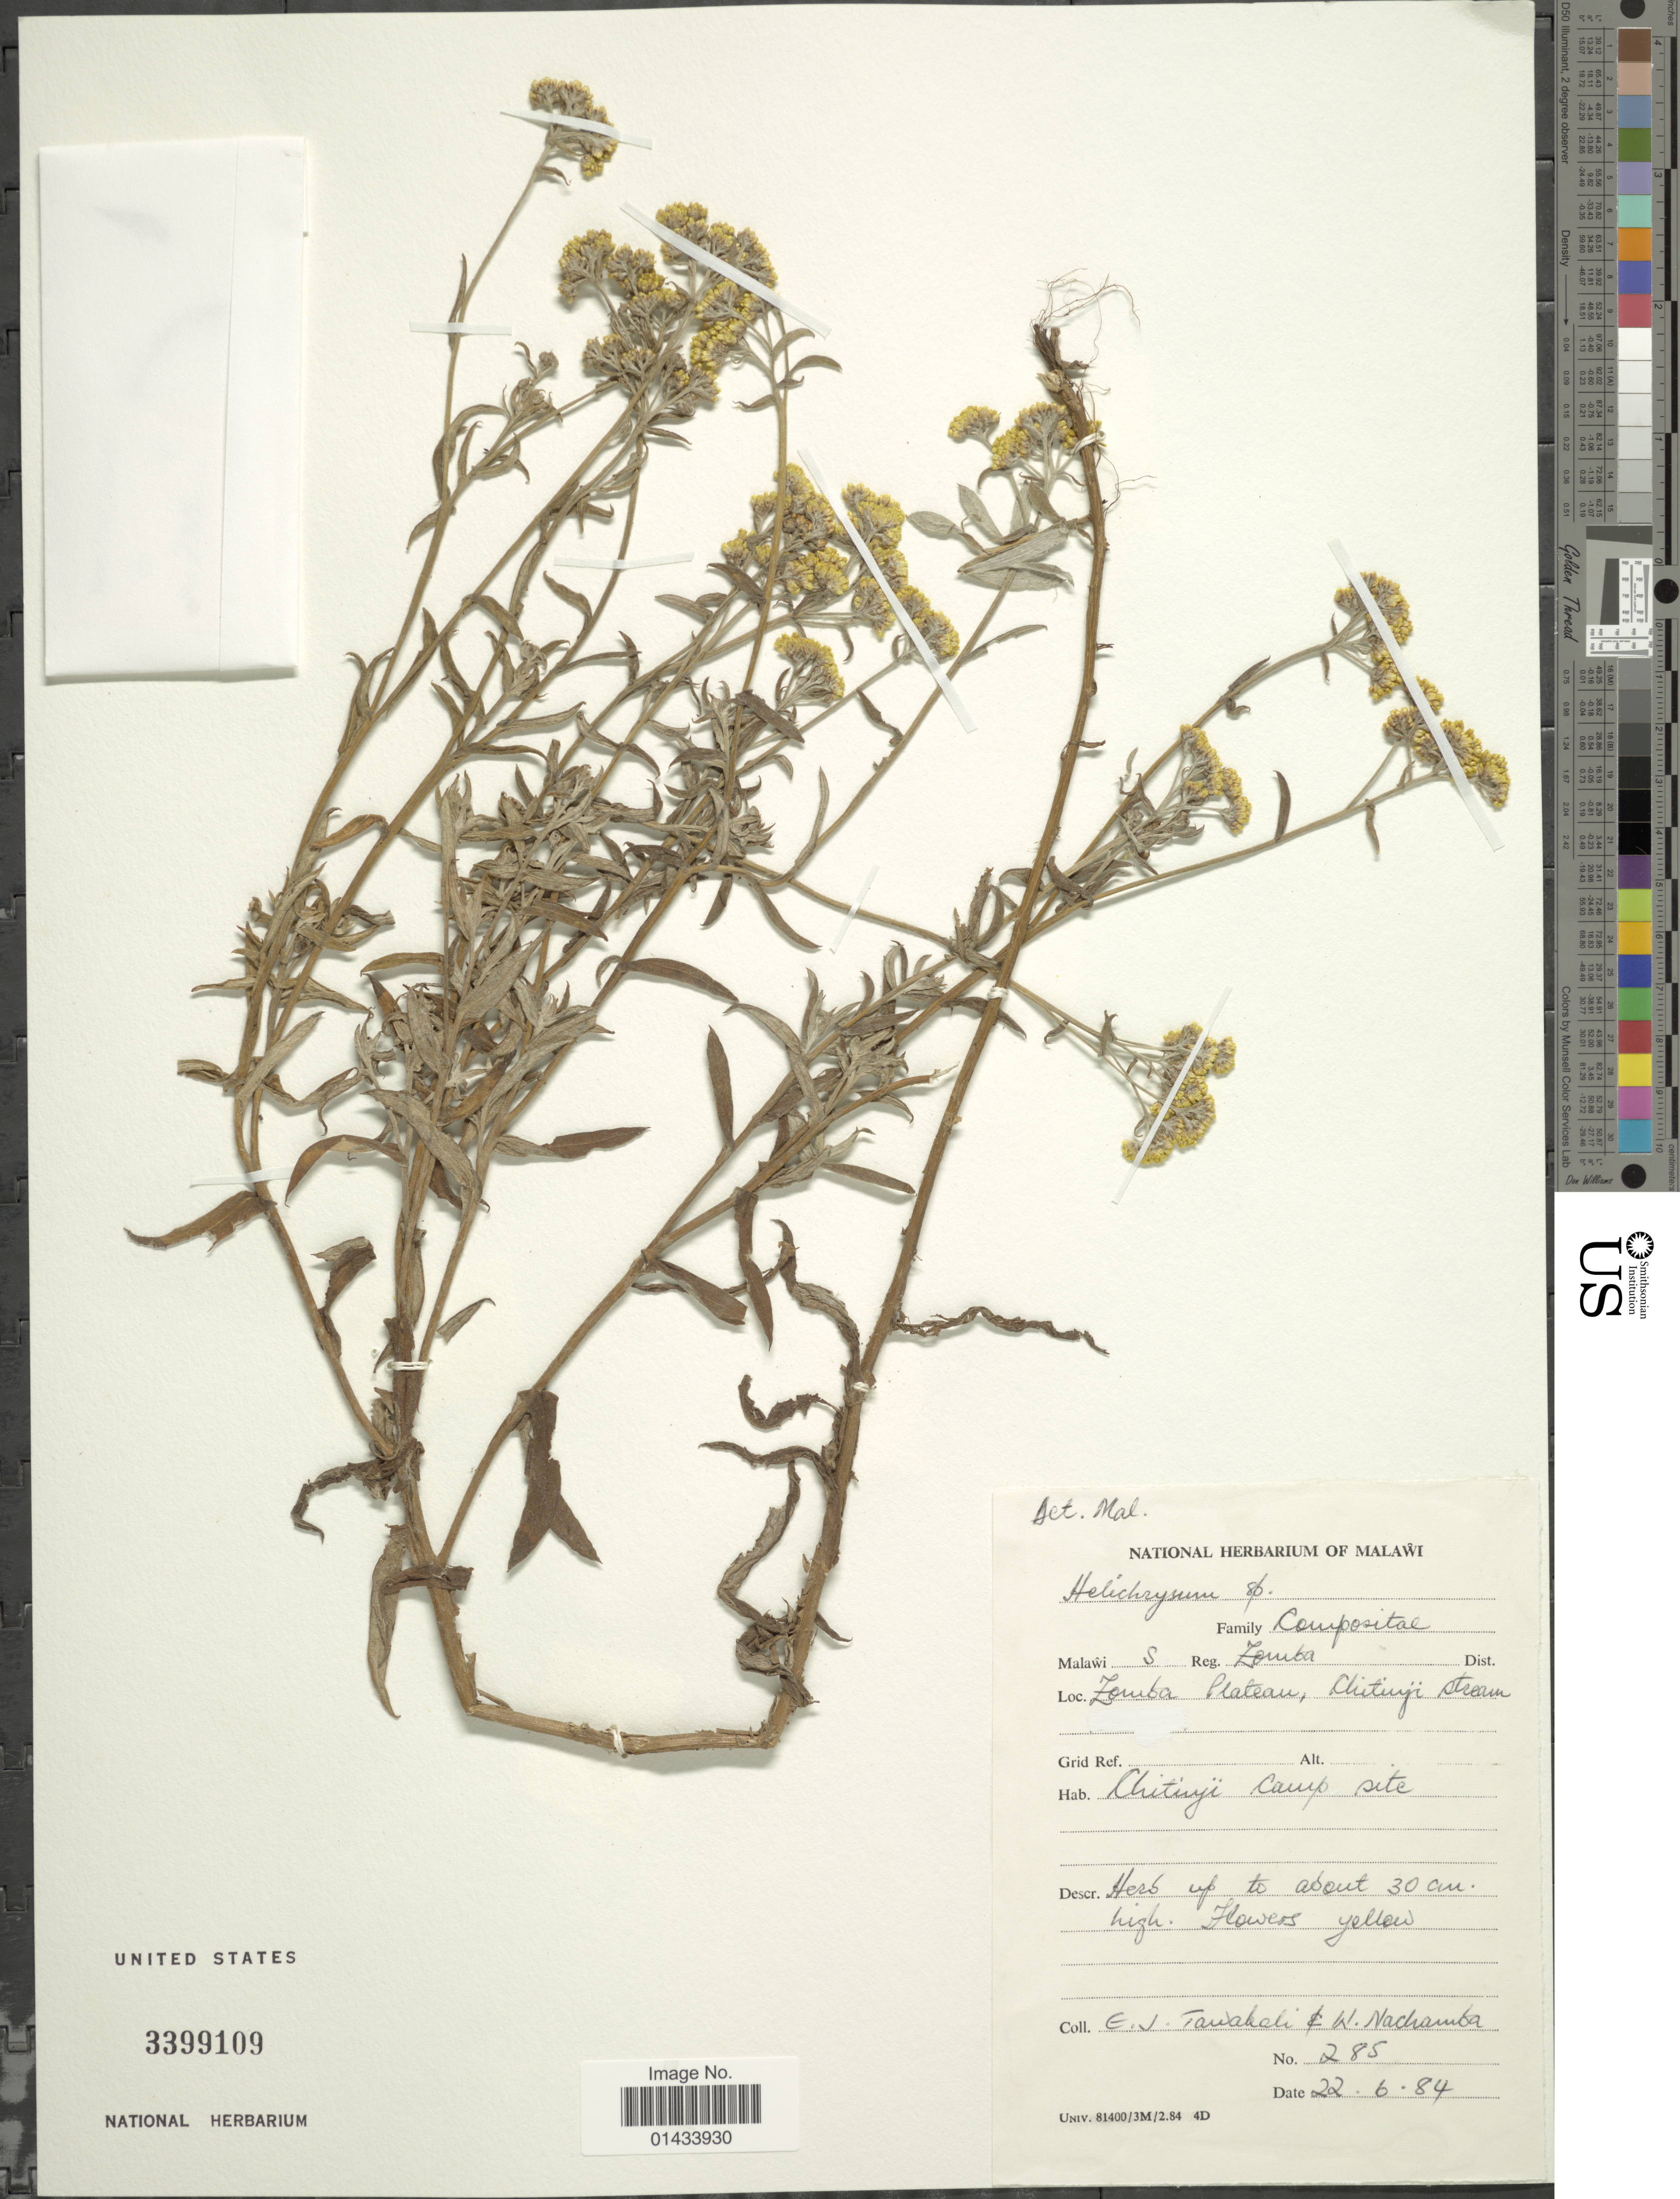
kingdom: Plantae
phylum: Tracheophyta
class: Magnoliopsida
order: Asterales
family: Asteraceae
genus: Helichrysum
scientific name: Helichrysum sp.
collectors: E. Tawakali & W. Nachamba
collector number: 285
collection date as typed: Transcribed d/m/y: 22/6/84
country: Malawi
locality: Malawi S. reg. Zomba, Dist. Zomba Plateau, Chitinji stream. Chitinji Camp site.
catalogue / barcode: US 3399109